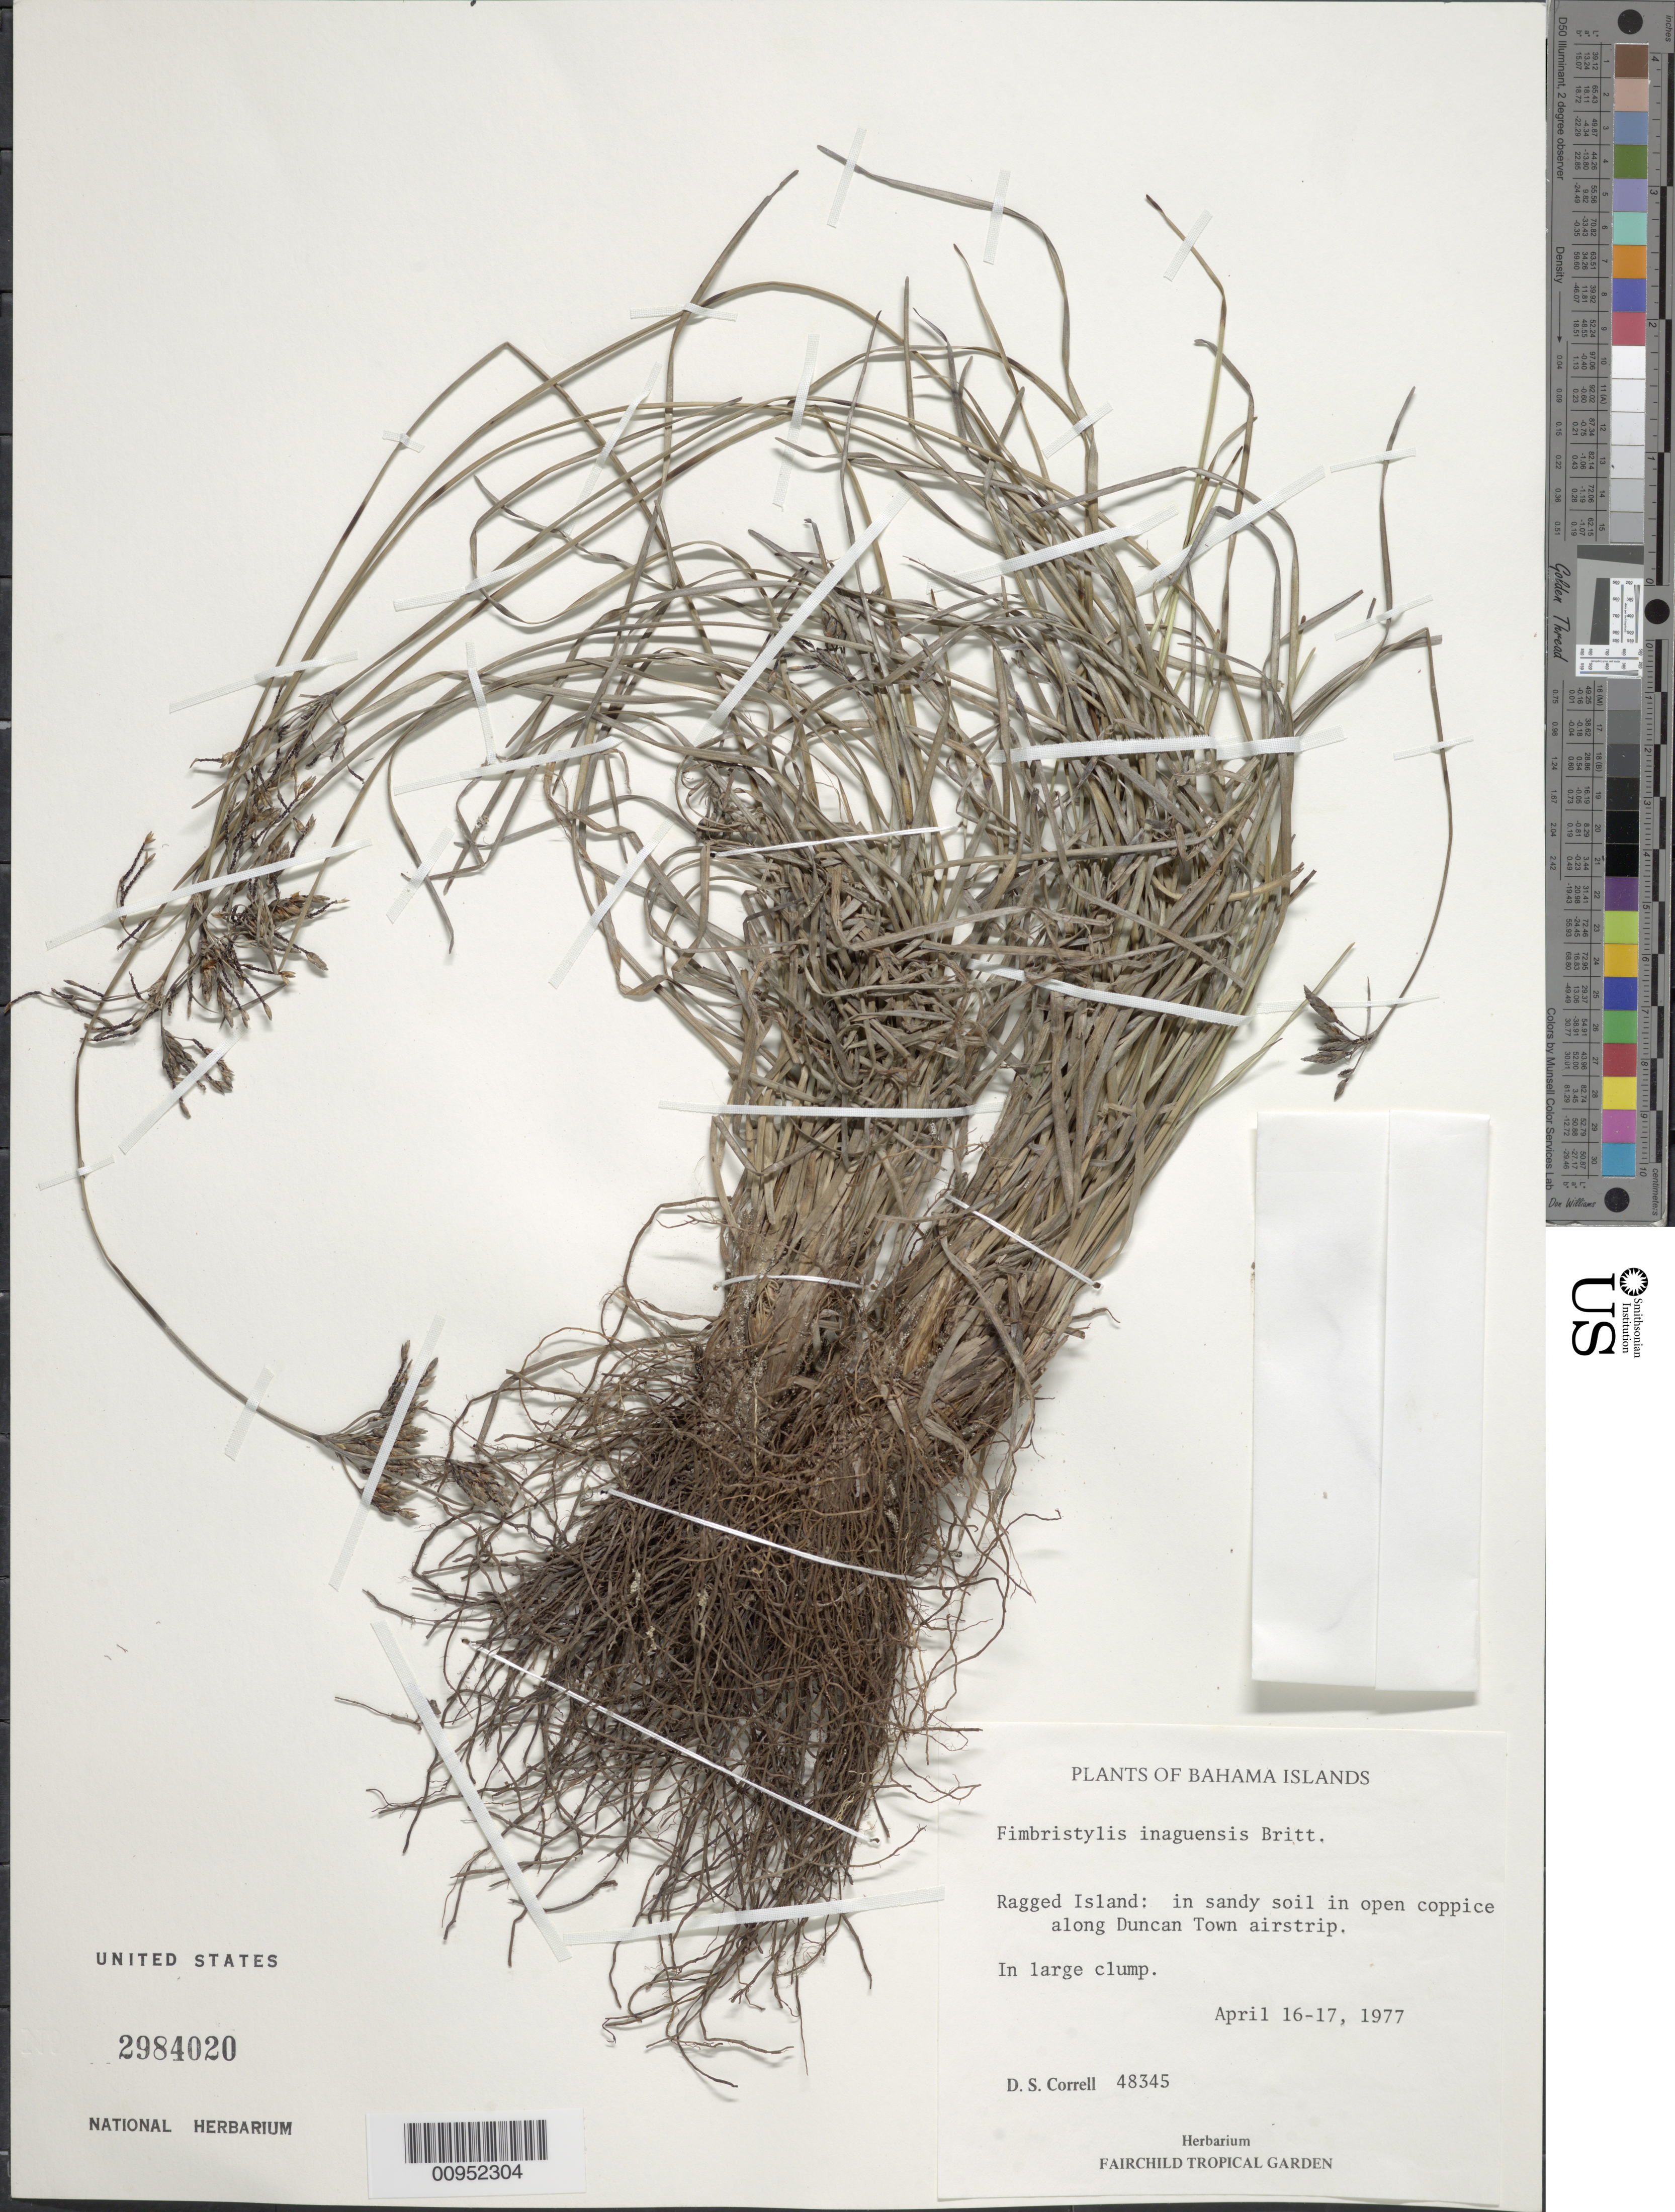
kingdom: Plantae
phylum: Tracheophyta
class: Liliopsida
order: Poales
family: Cyperaceae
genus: Fimbristylis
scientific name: Fimbristylis inaguensis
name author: Britton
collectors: D. S. Correll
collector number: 48345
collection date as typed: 16 Apr 1977 to 17 Apr 1977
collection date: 1977-04-16/1977-04-17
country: Bahamas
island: Ragged Island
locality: Along Duncan Town airstrip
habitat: In sandy soil in open coppice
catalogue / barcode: US 2984020